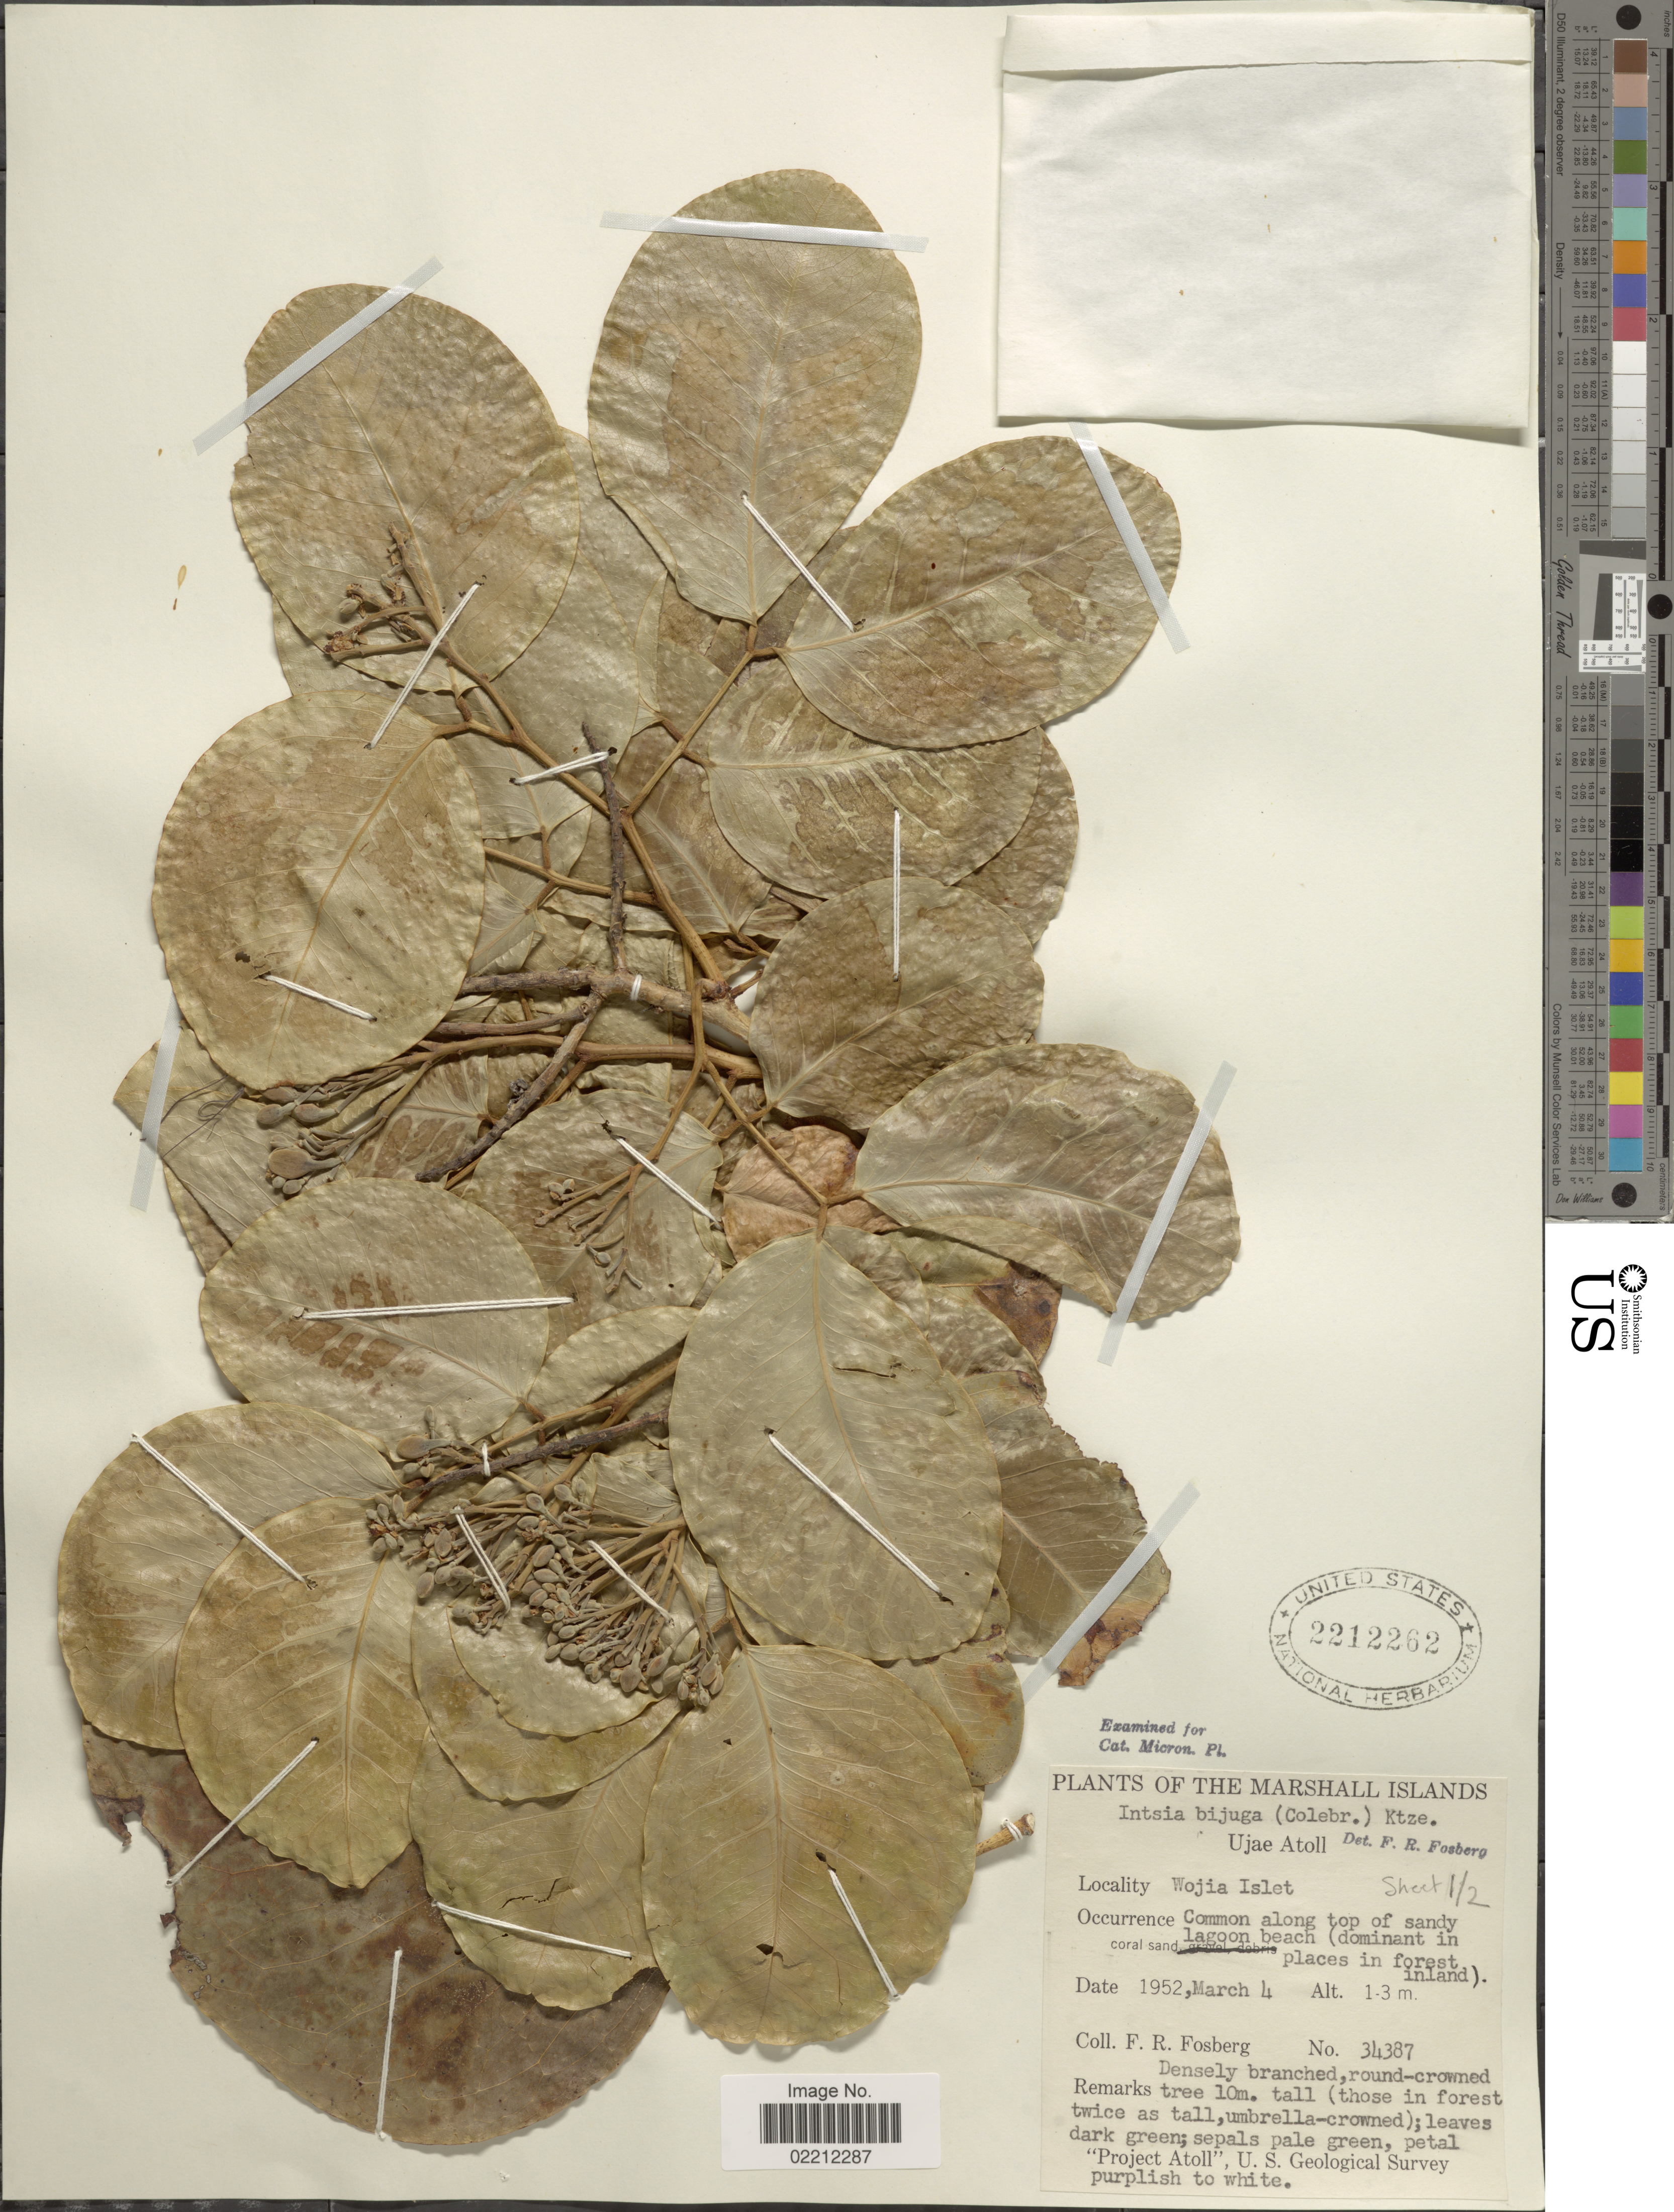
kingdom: Plantae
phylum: Tracheophyta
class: Magnoliopsida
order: Fabales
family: Fabaceae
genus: Intsia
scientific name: Intsia bijuga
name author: (Colebr.) Kuntze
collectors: F. R. Fosberg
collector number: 34387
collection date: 1952-03-05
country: Marshall Islands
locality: Ujae Atoll. Wojia Islet,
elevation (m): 1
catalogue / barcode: US 2212262